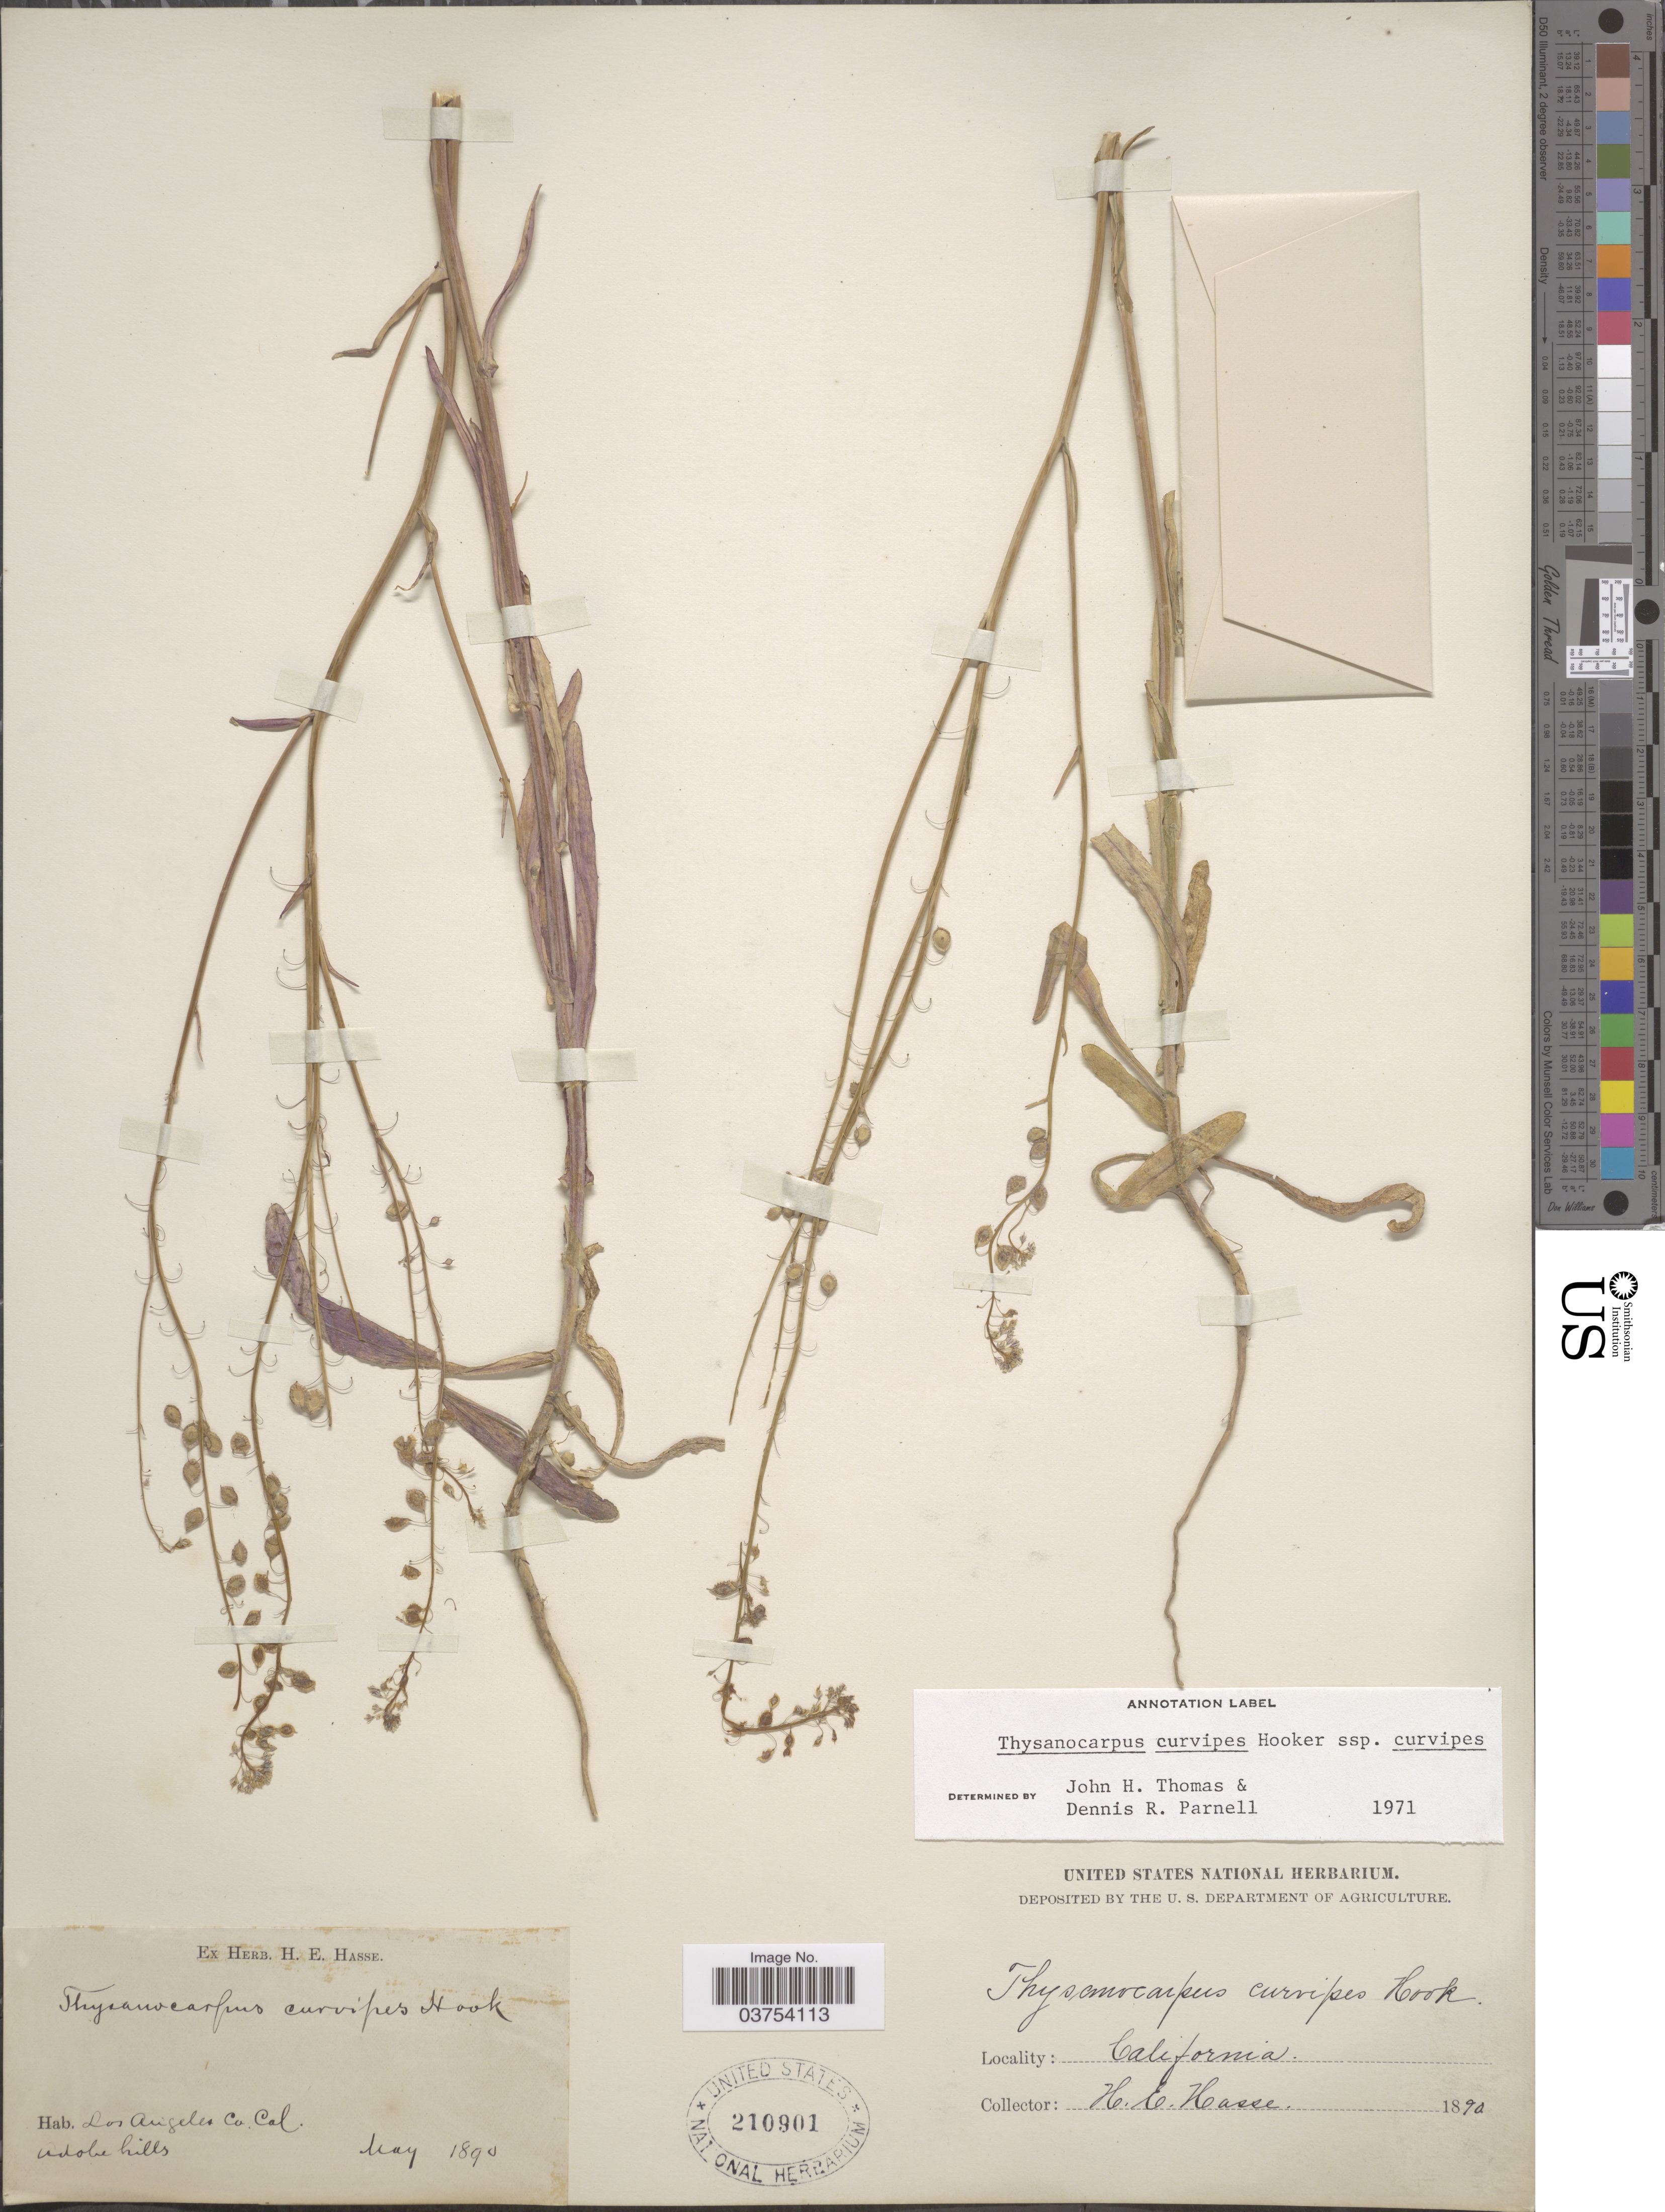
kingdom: Plantae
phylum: Tracheophyta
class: Magnoliopsida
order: Brassicales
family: Brassicaceae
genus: Thysanocarpus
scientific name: Thysanocarpus curvipes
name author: Hook.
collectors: H. E. Hasse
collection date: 1890-05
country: United States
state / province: California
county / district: Los Angeles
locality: Los Angeles Co. Adobe hills.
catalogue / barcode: US 210901